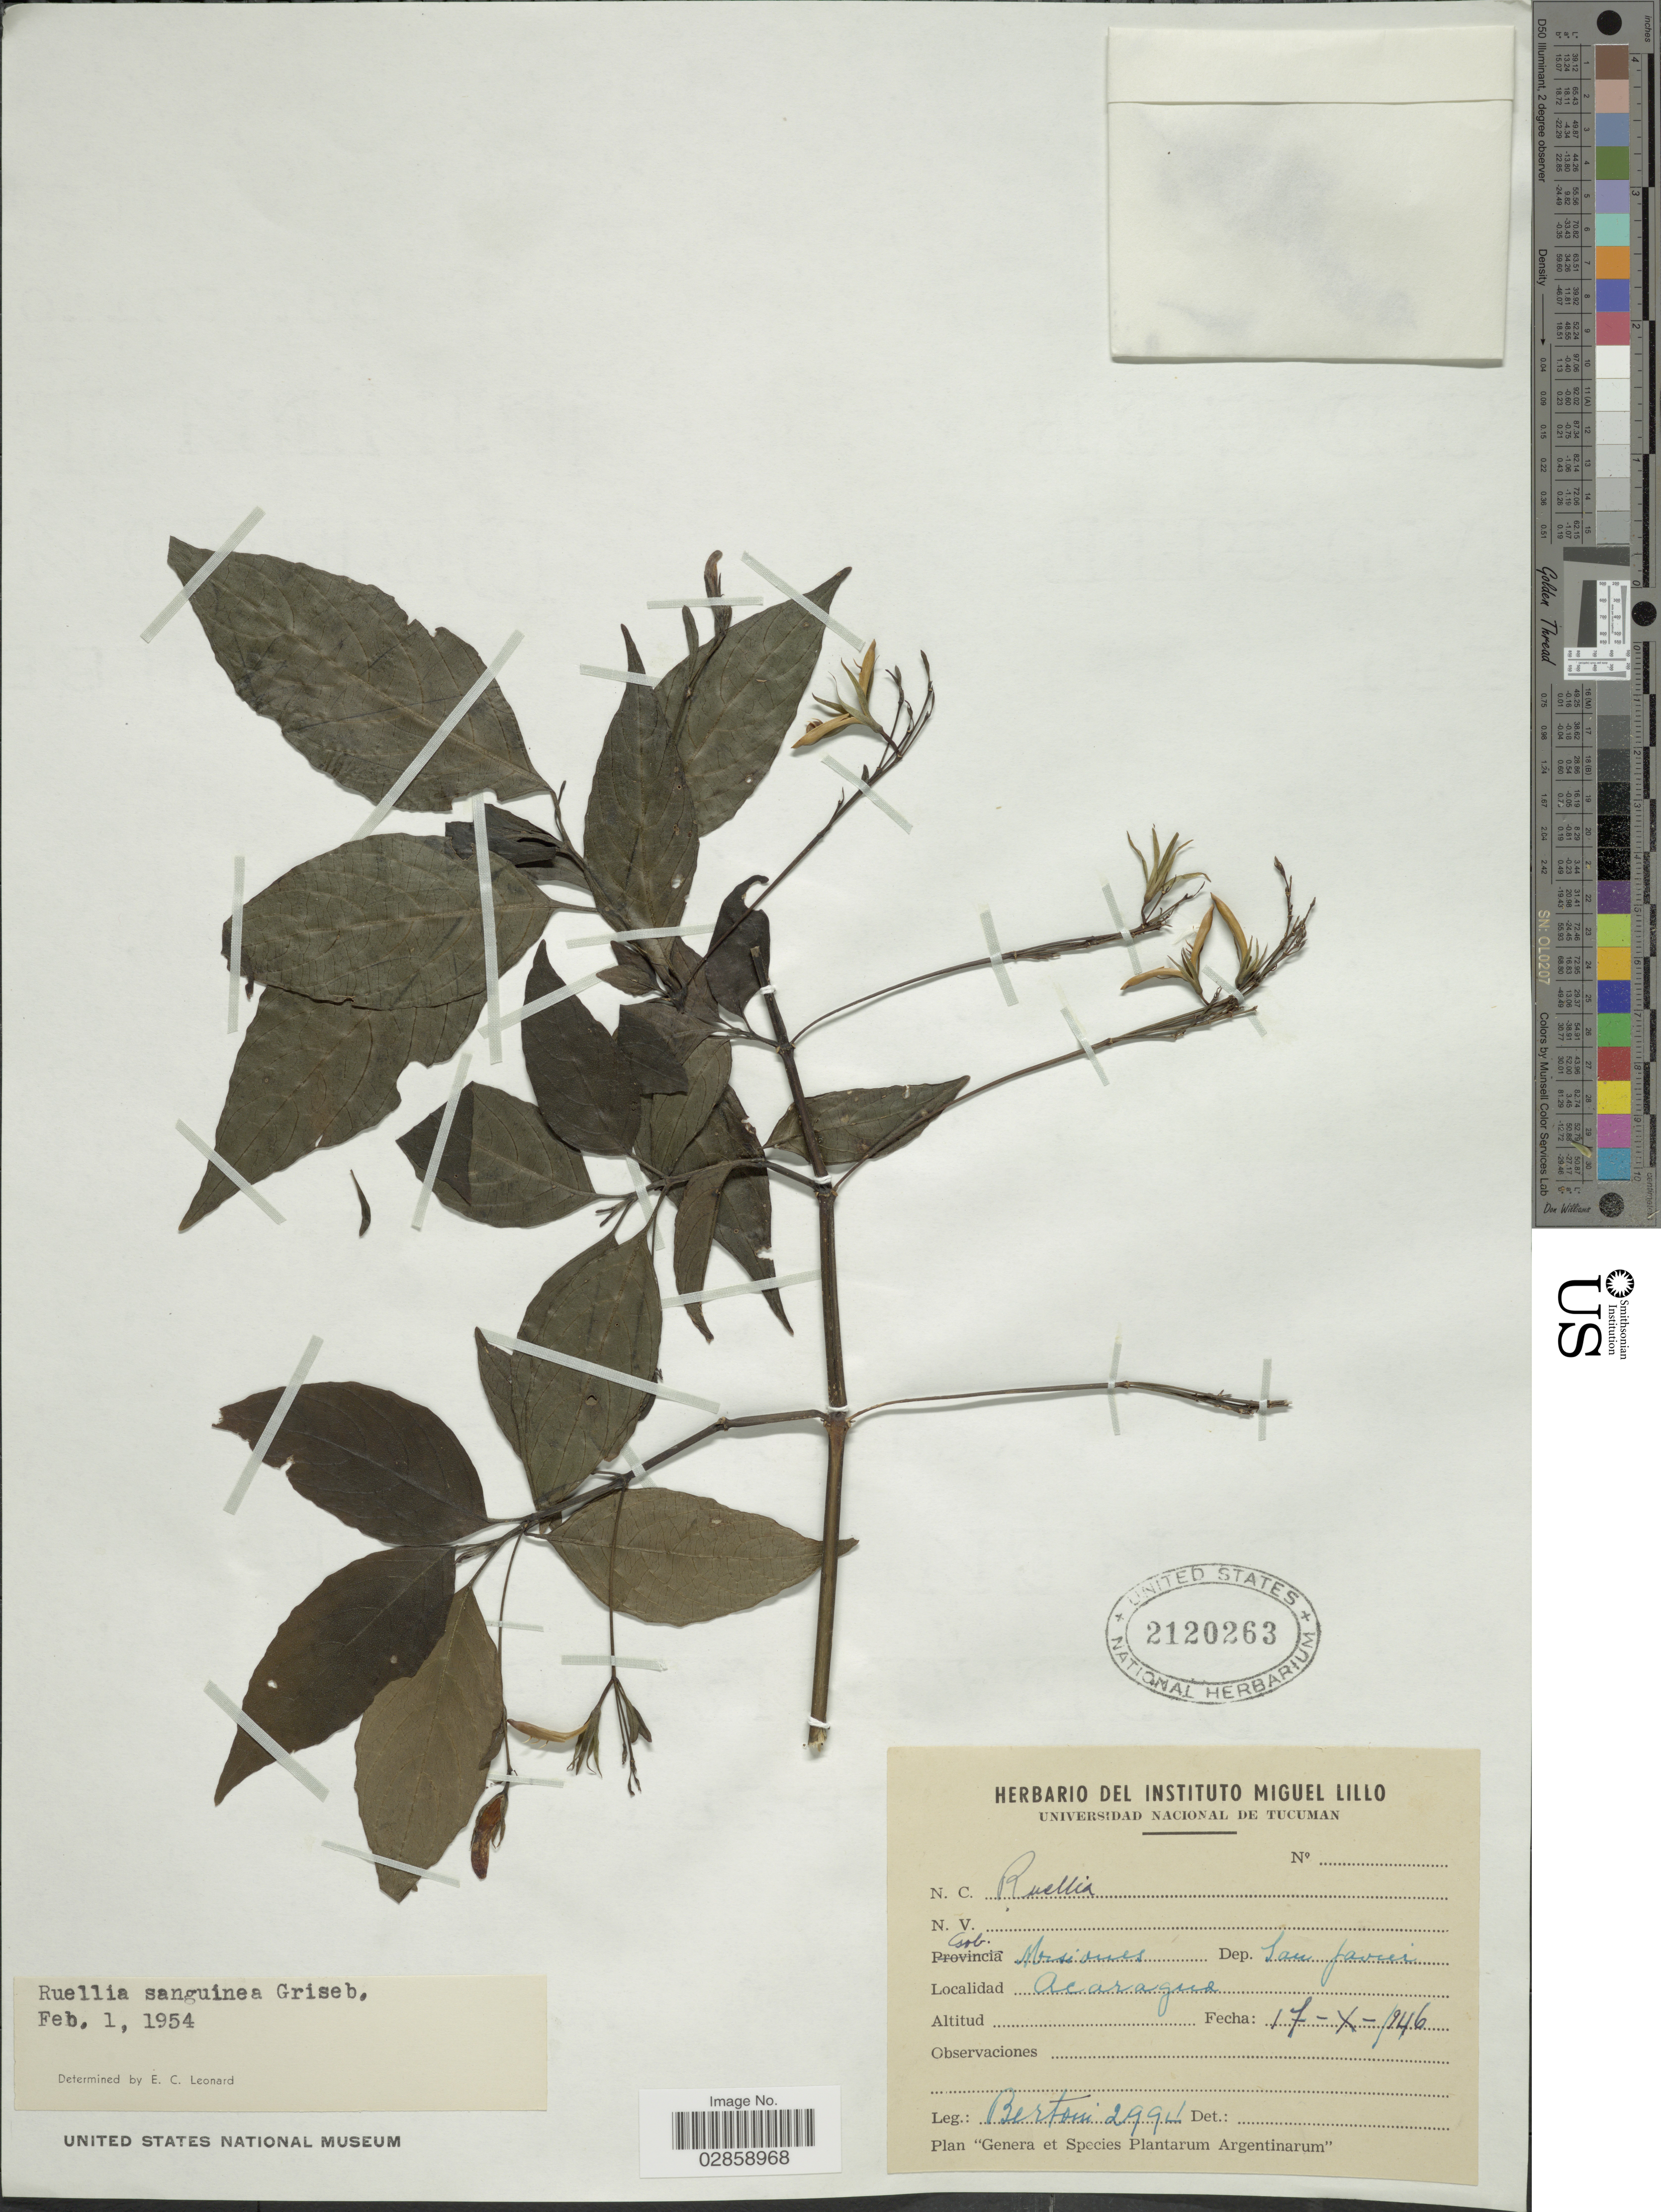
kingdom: Plantae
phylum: Tracheophyta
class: Magnoliopsida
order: Lamiales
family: Acanthaceae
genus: Ruellia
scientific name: Ruellia angustiflora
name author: (Nees) Lindau ex Rambo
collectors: -- Bertoni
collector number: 299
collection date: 1946-10-17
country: Argentina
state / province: Misiones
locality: Gob. Misiones. Dep. San Javier. Acaragua.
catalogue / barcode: US 2120263